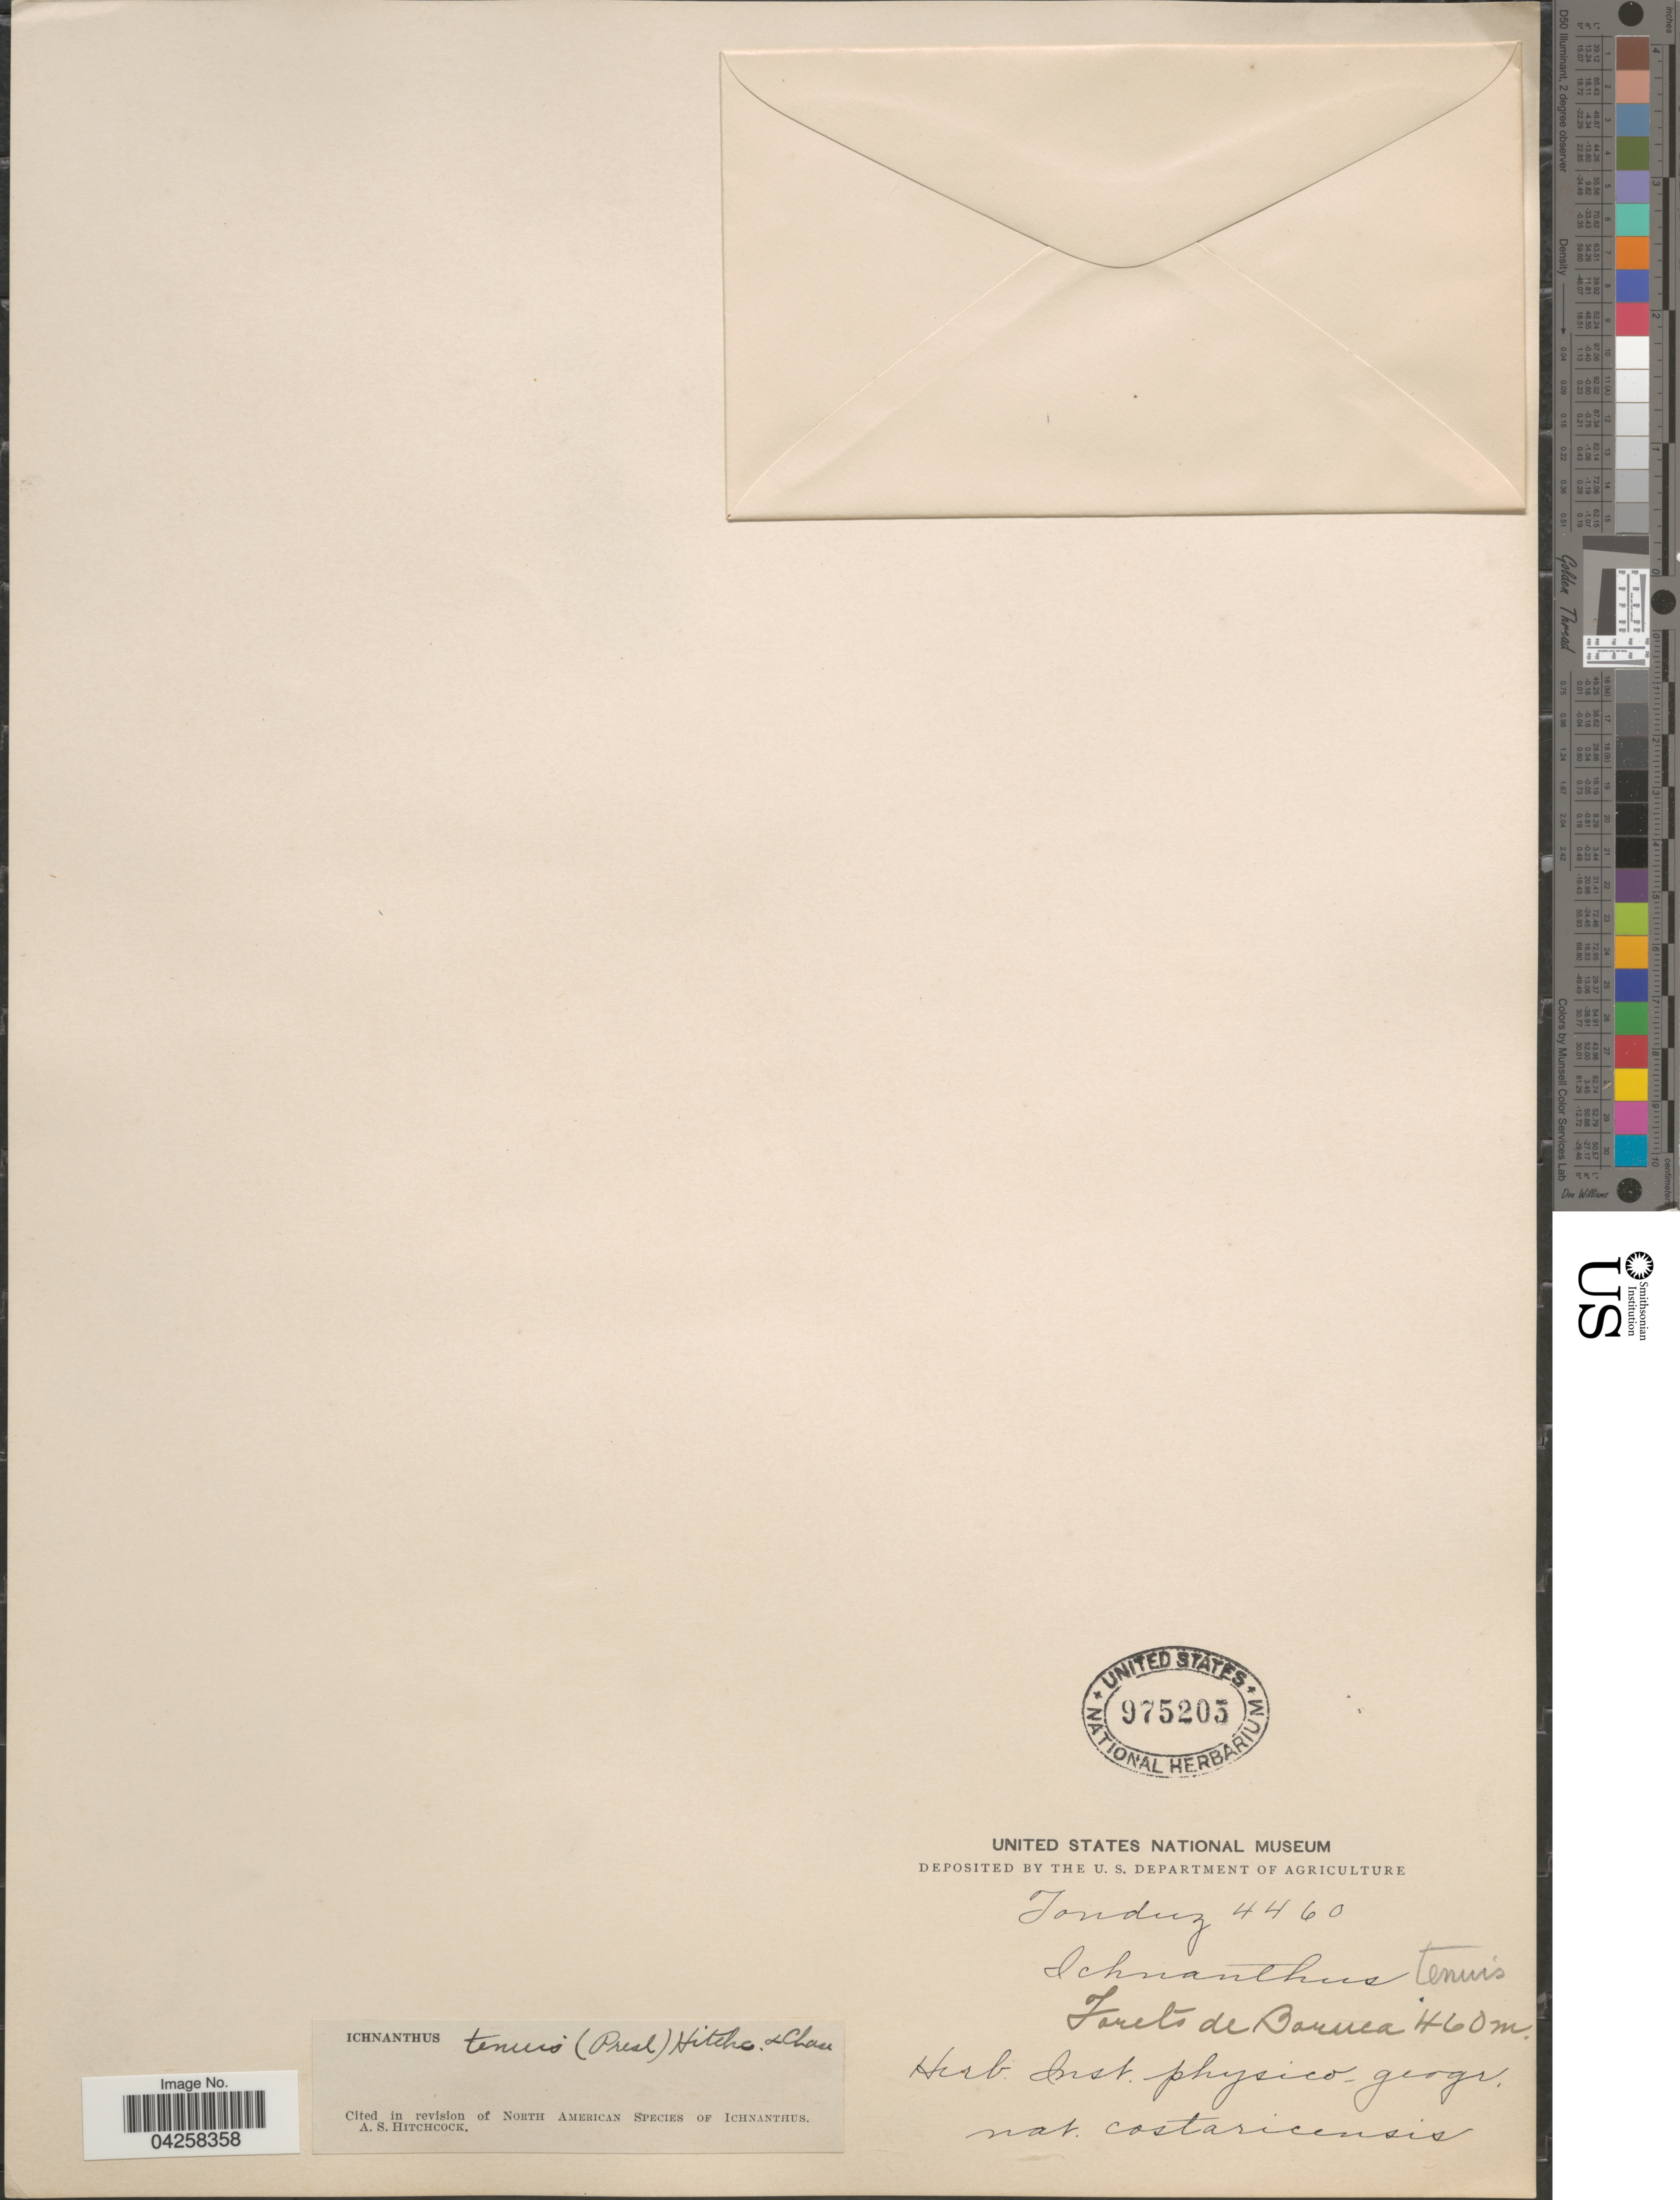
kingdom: Plantae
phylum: Tracheophyta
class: Liliopsida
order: Poales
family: Poaceae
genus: Ichnanthus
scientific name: Ichnanthus tenuis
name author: (J. Presl) Hitchc. & Chase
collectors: Tonduz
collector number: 4460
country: Costa Rica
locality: Forets de Boruca.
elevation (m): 60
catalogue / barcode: US 975205